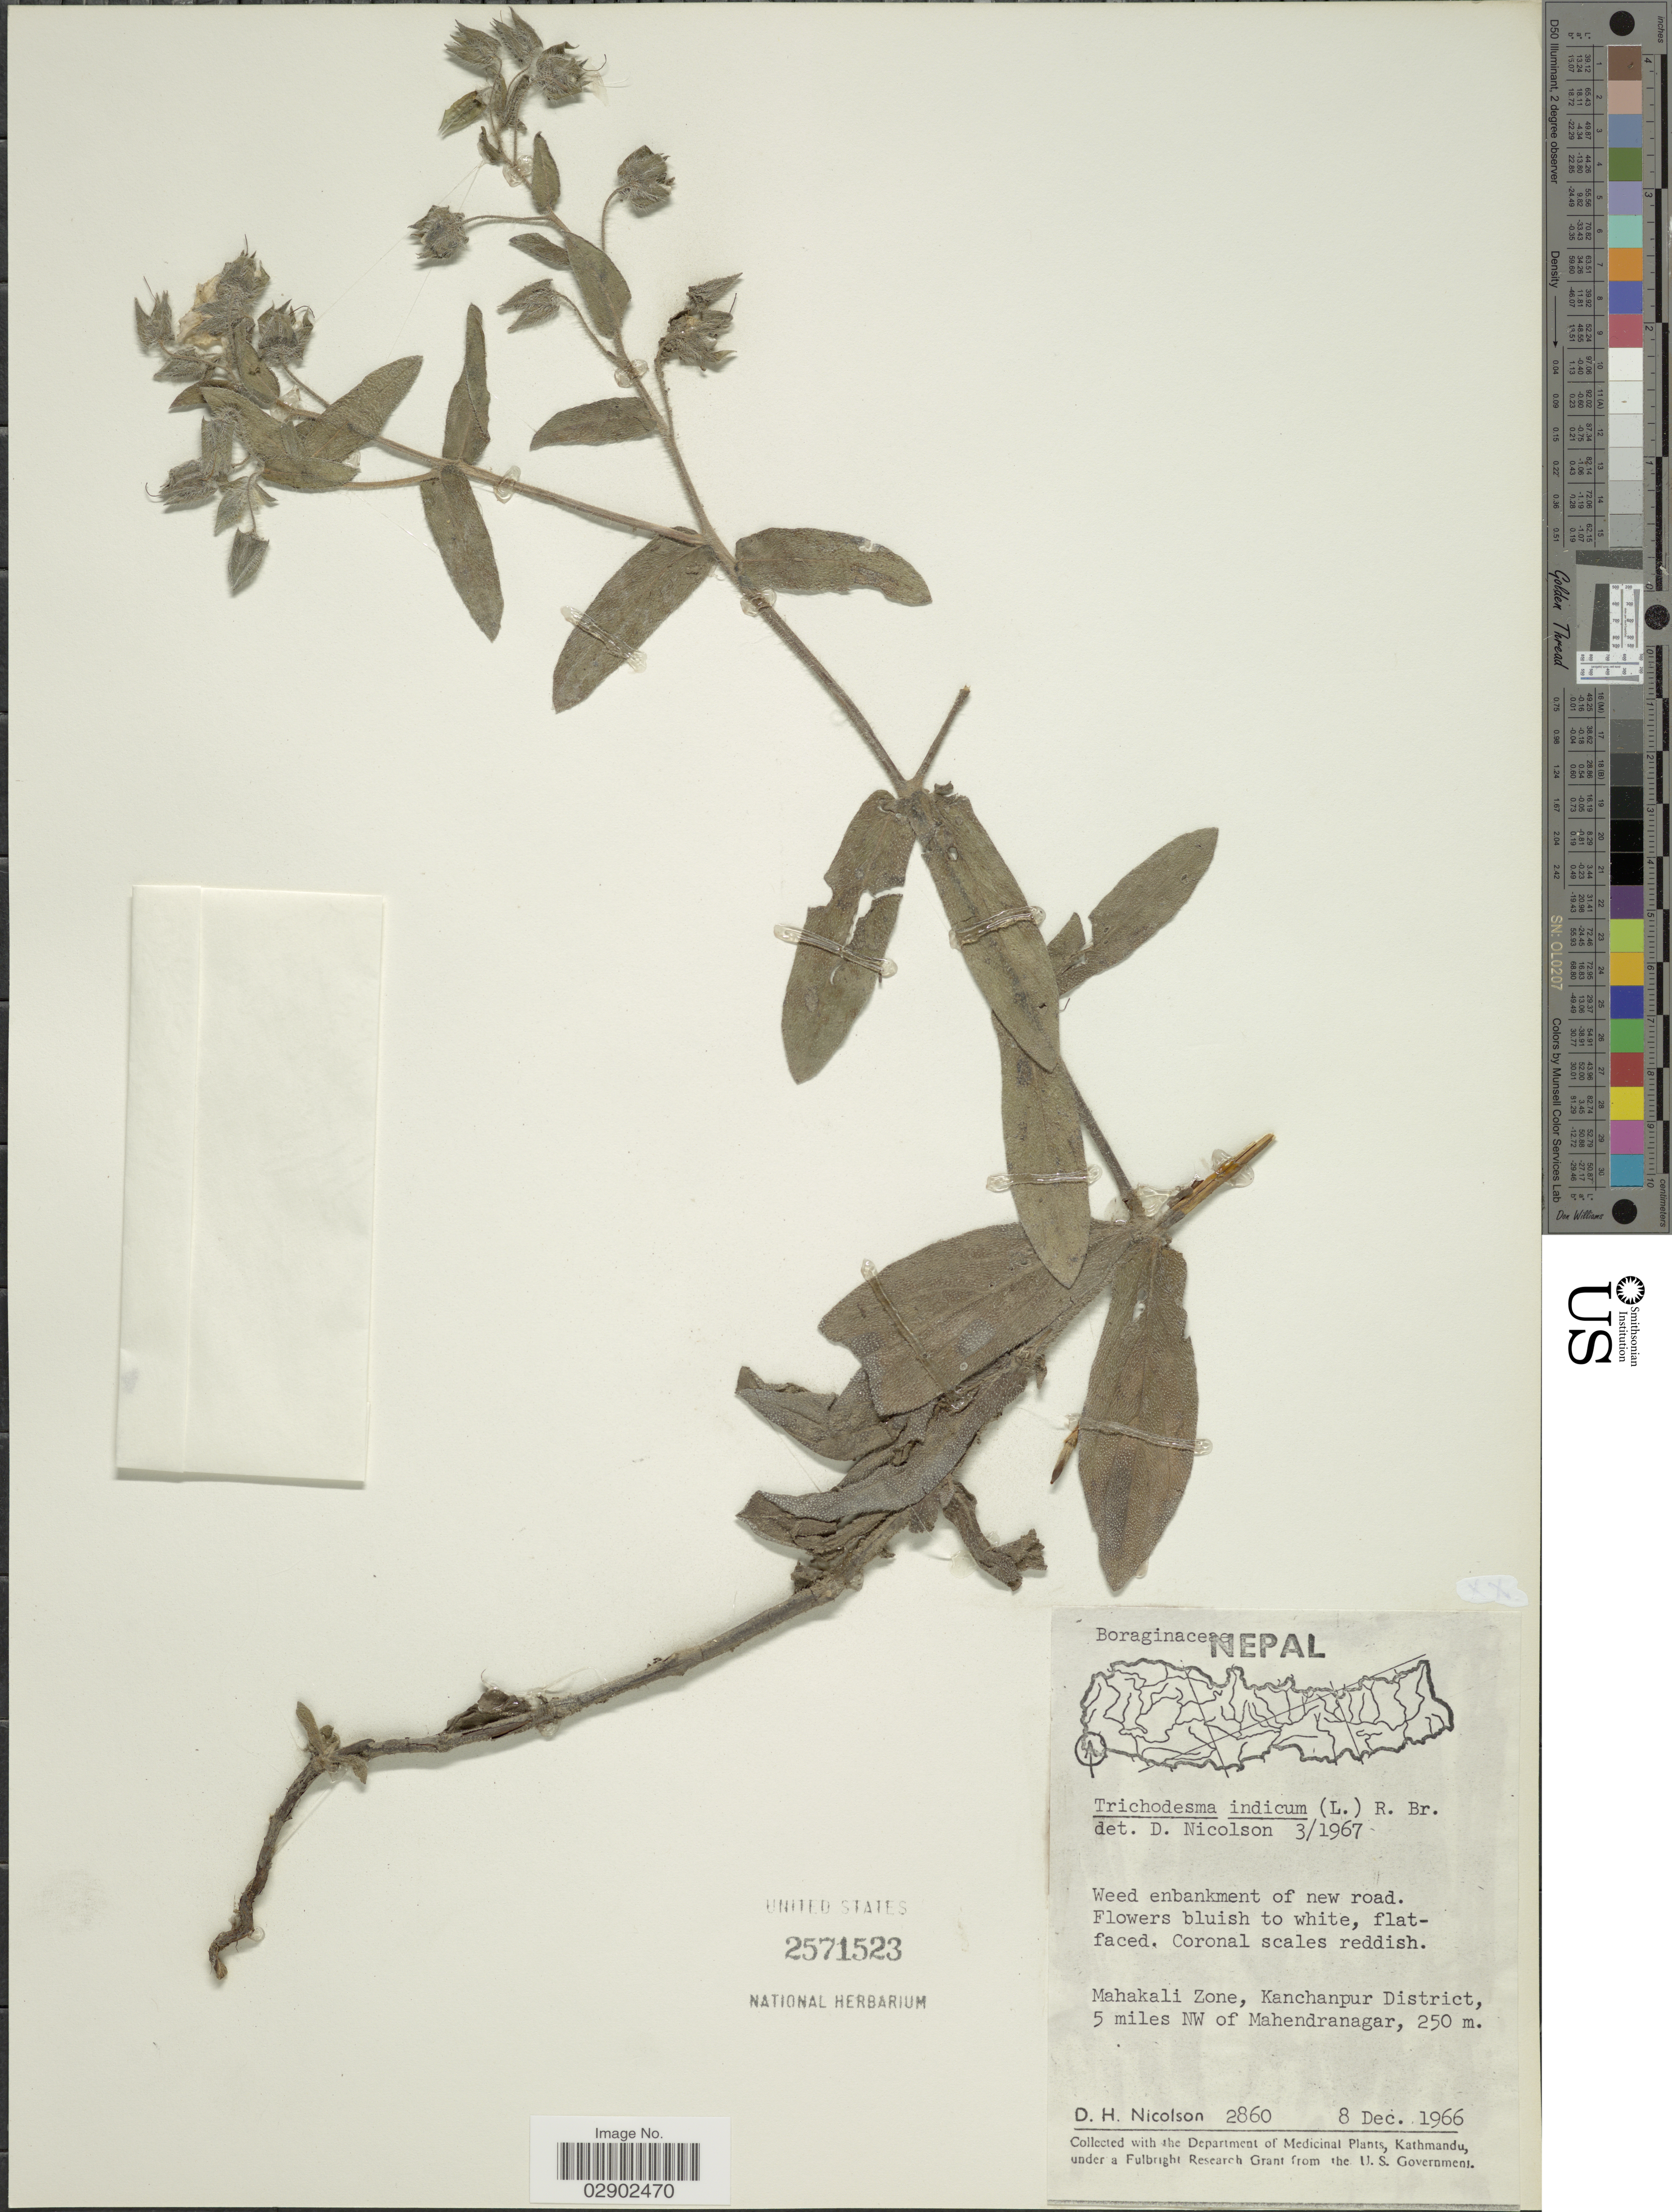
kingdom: Plantae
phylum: Tracheophyta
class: Magnoliopsida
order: Boraginales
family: Boraginaceae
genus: Trichodesma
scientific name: Trichodesma indicum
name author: (L.) Lehm.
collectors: D. H. Nicolson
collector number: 2860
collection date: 1966-12-08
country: Nepal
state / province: Mahakali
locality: Mahakali Zone, Kanchanpur District, 5 miles NW of Mahendranagar.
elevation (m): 250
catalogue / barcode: US 2571523